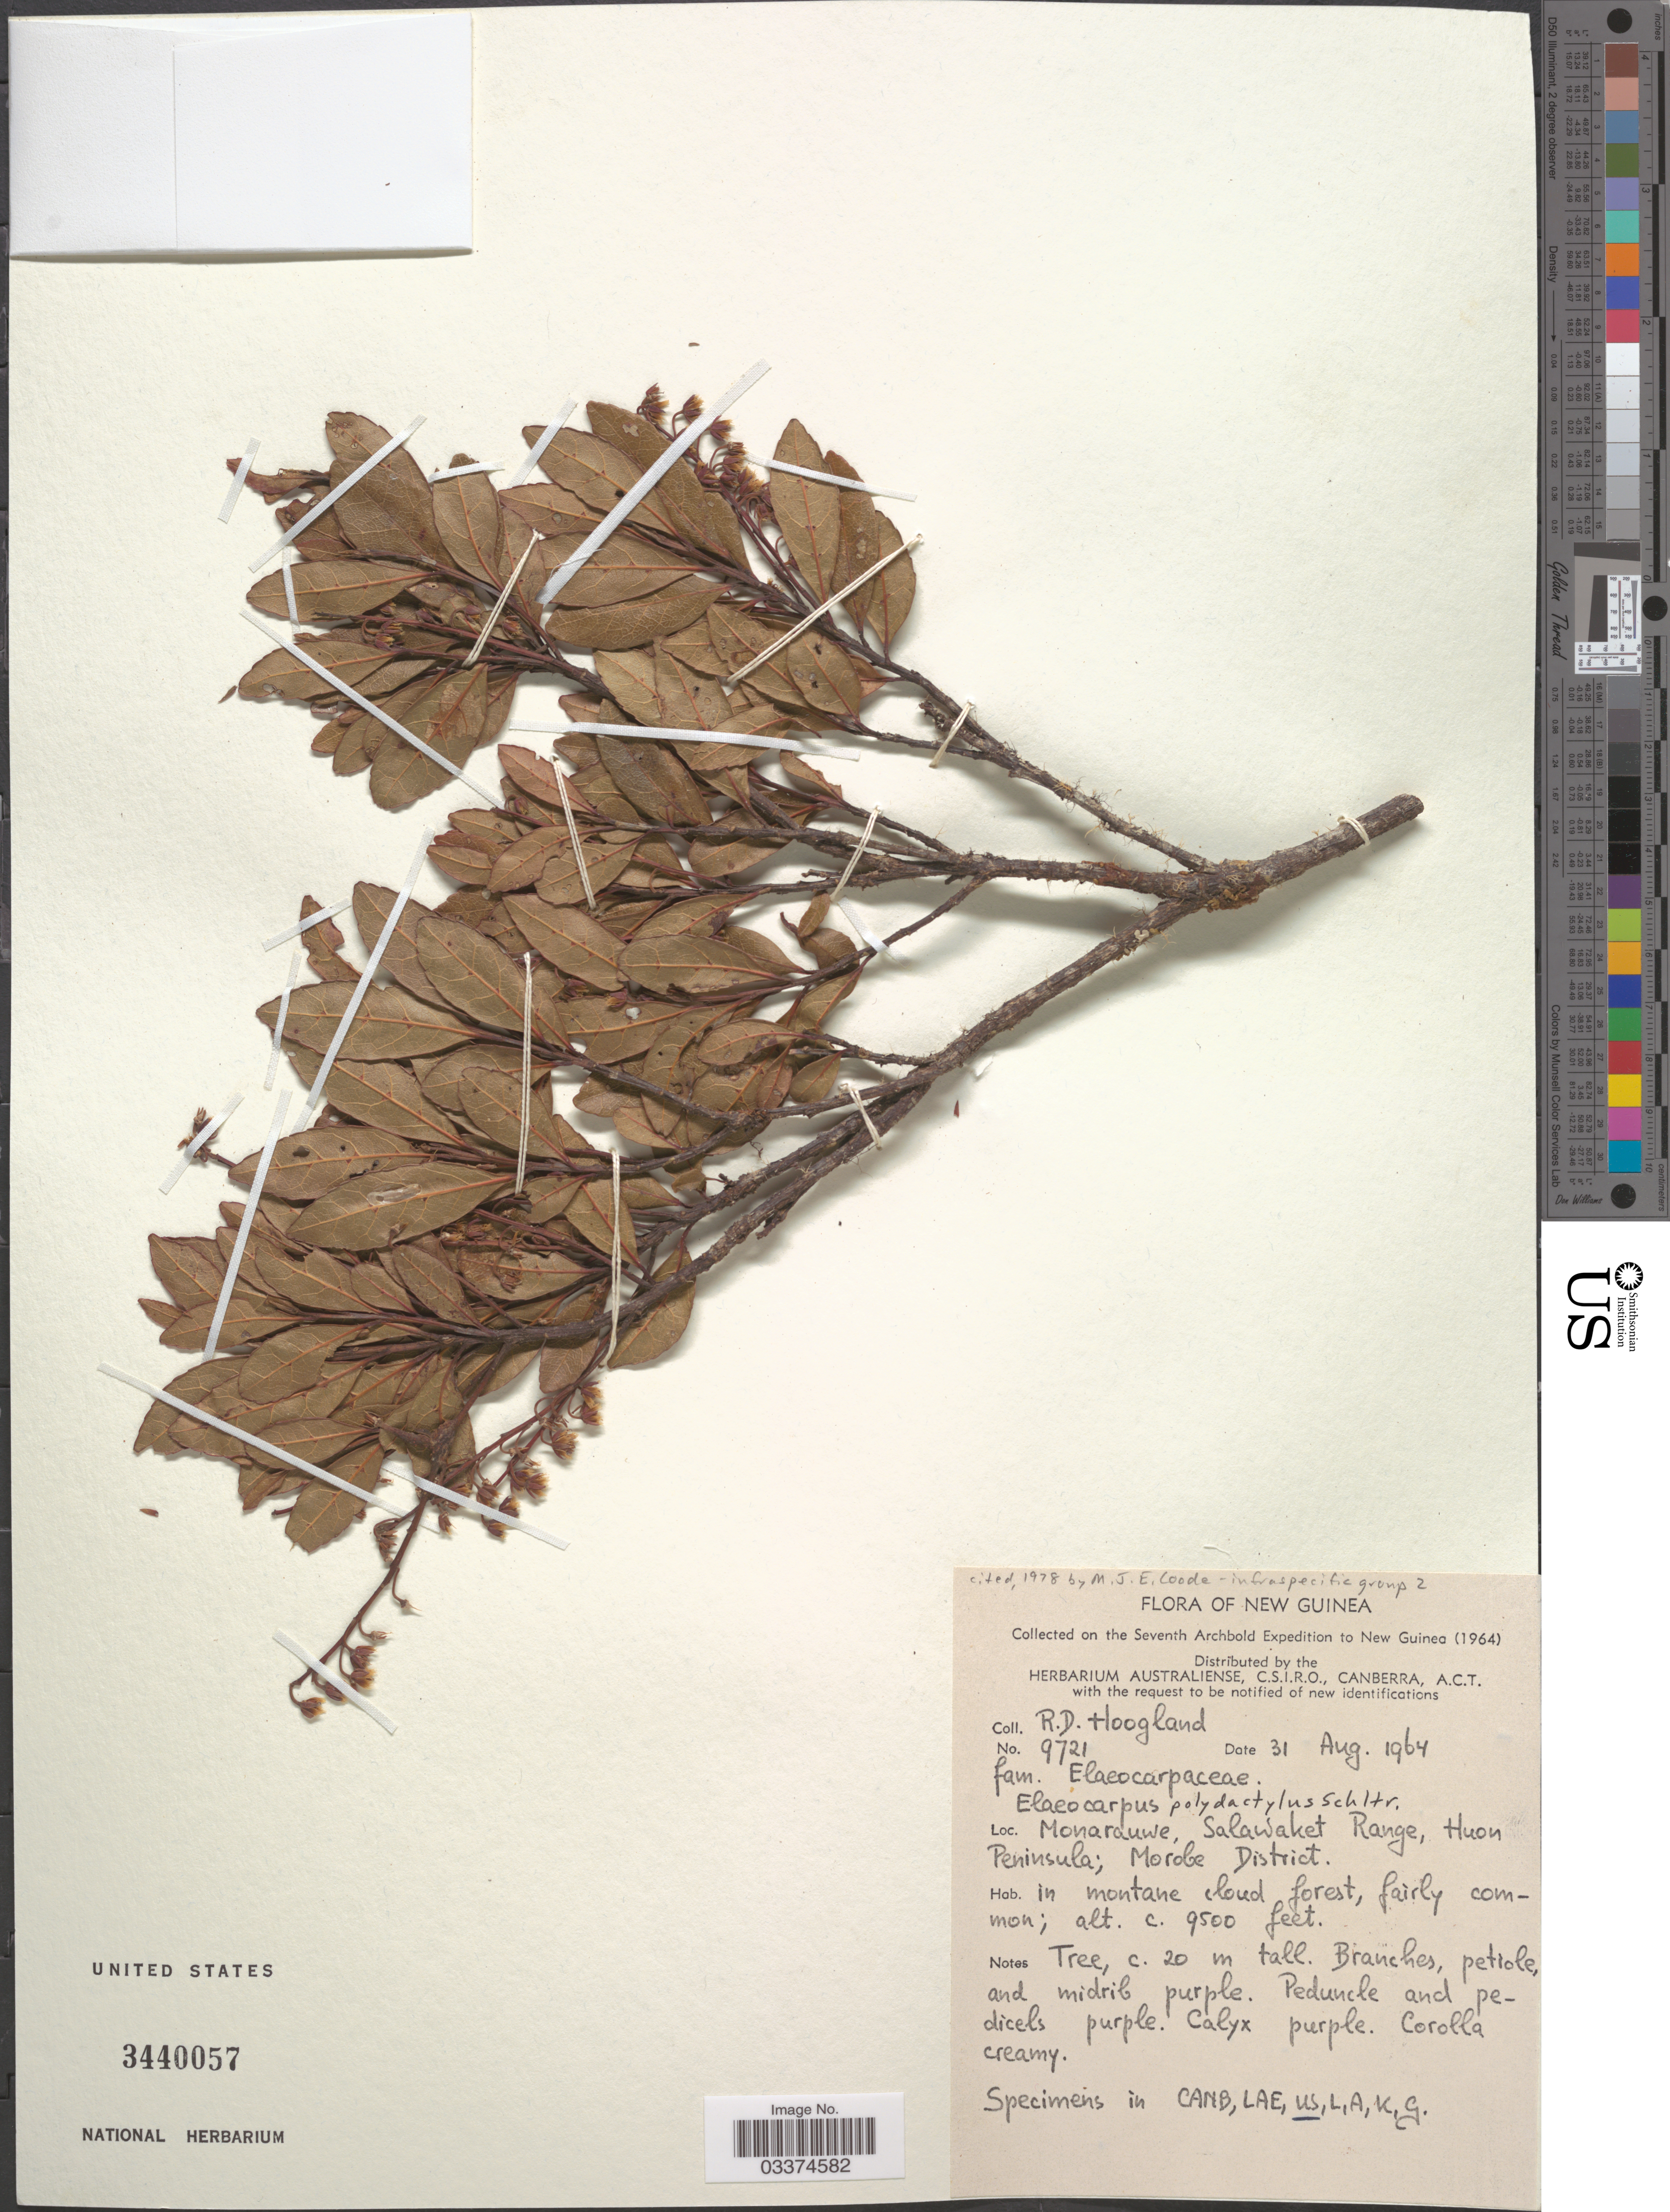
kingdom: Plantae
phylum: Tracheophyta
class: Magnoliopsida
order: Oxalidales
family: Elaeocarpaceae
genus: Elaeocarpus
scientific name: Elaeocarpus polydactylus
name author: Schltr.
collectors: R. D. Hoogland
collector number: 9721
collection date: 1964-08-31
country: Papua New Guinea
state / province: Morobe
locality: New Guinea, Monarauwe, Salawaket Range, Huon Peninsula; Morobe District.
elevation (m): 2896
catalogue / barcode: US 3440057